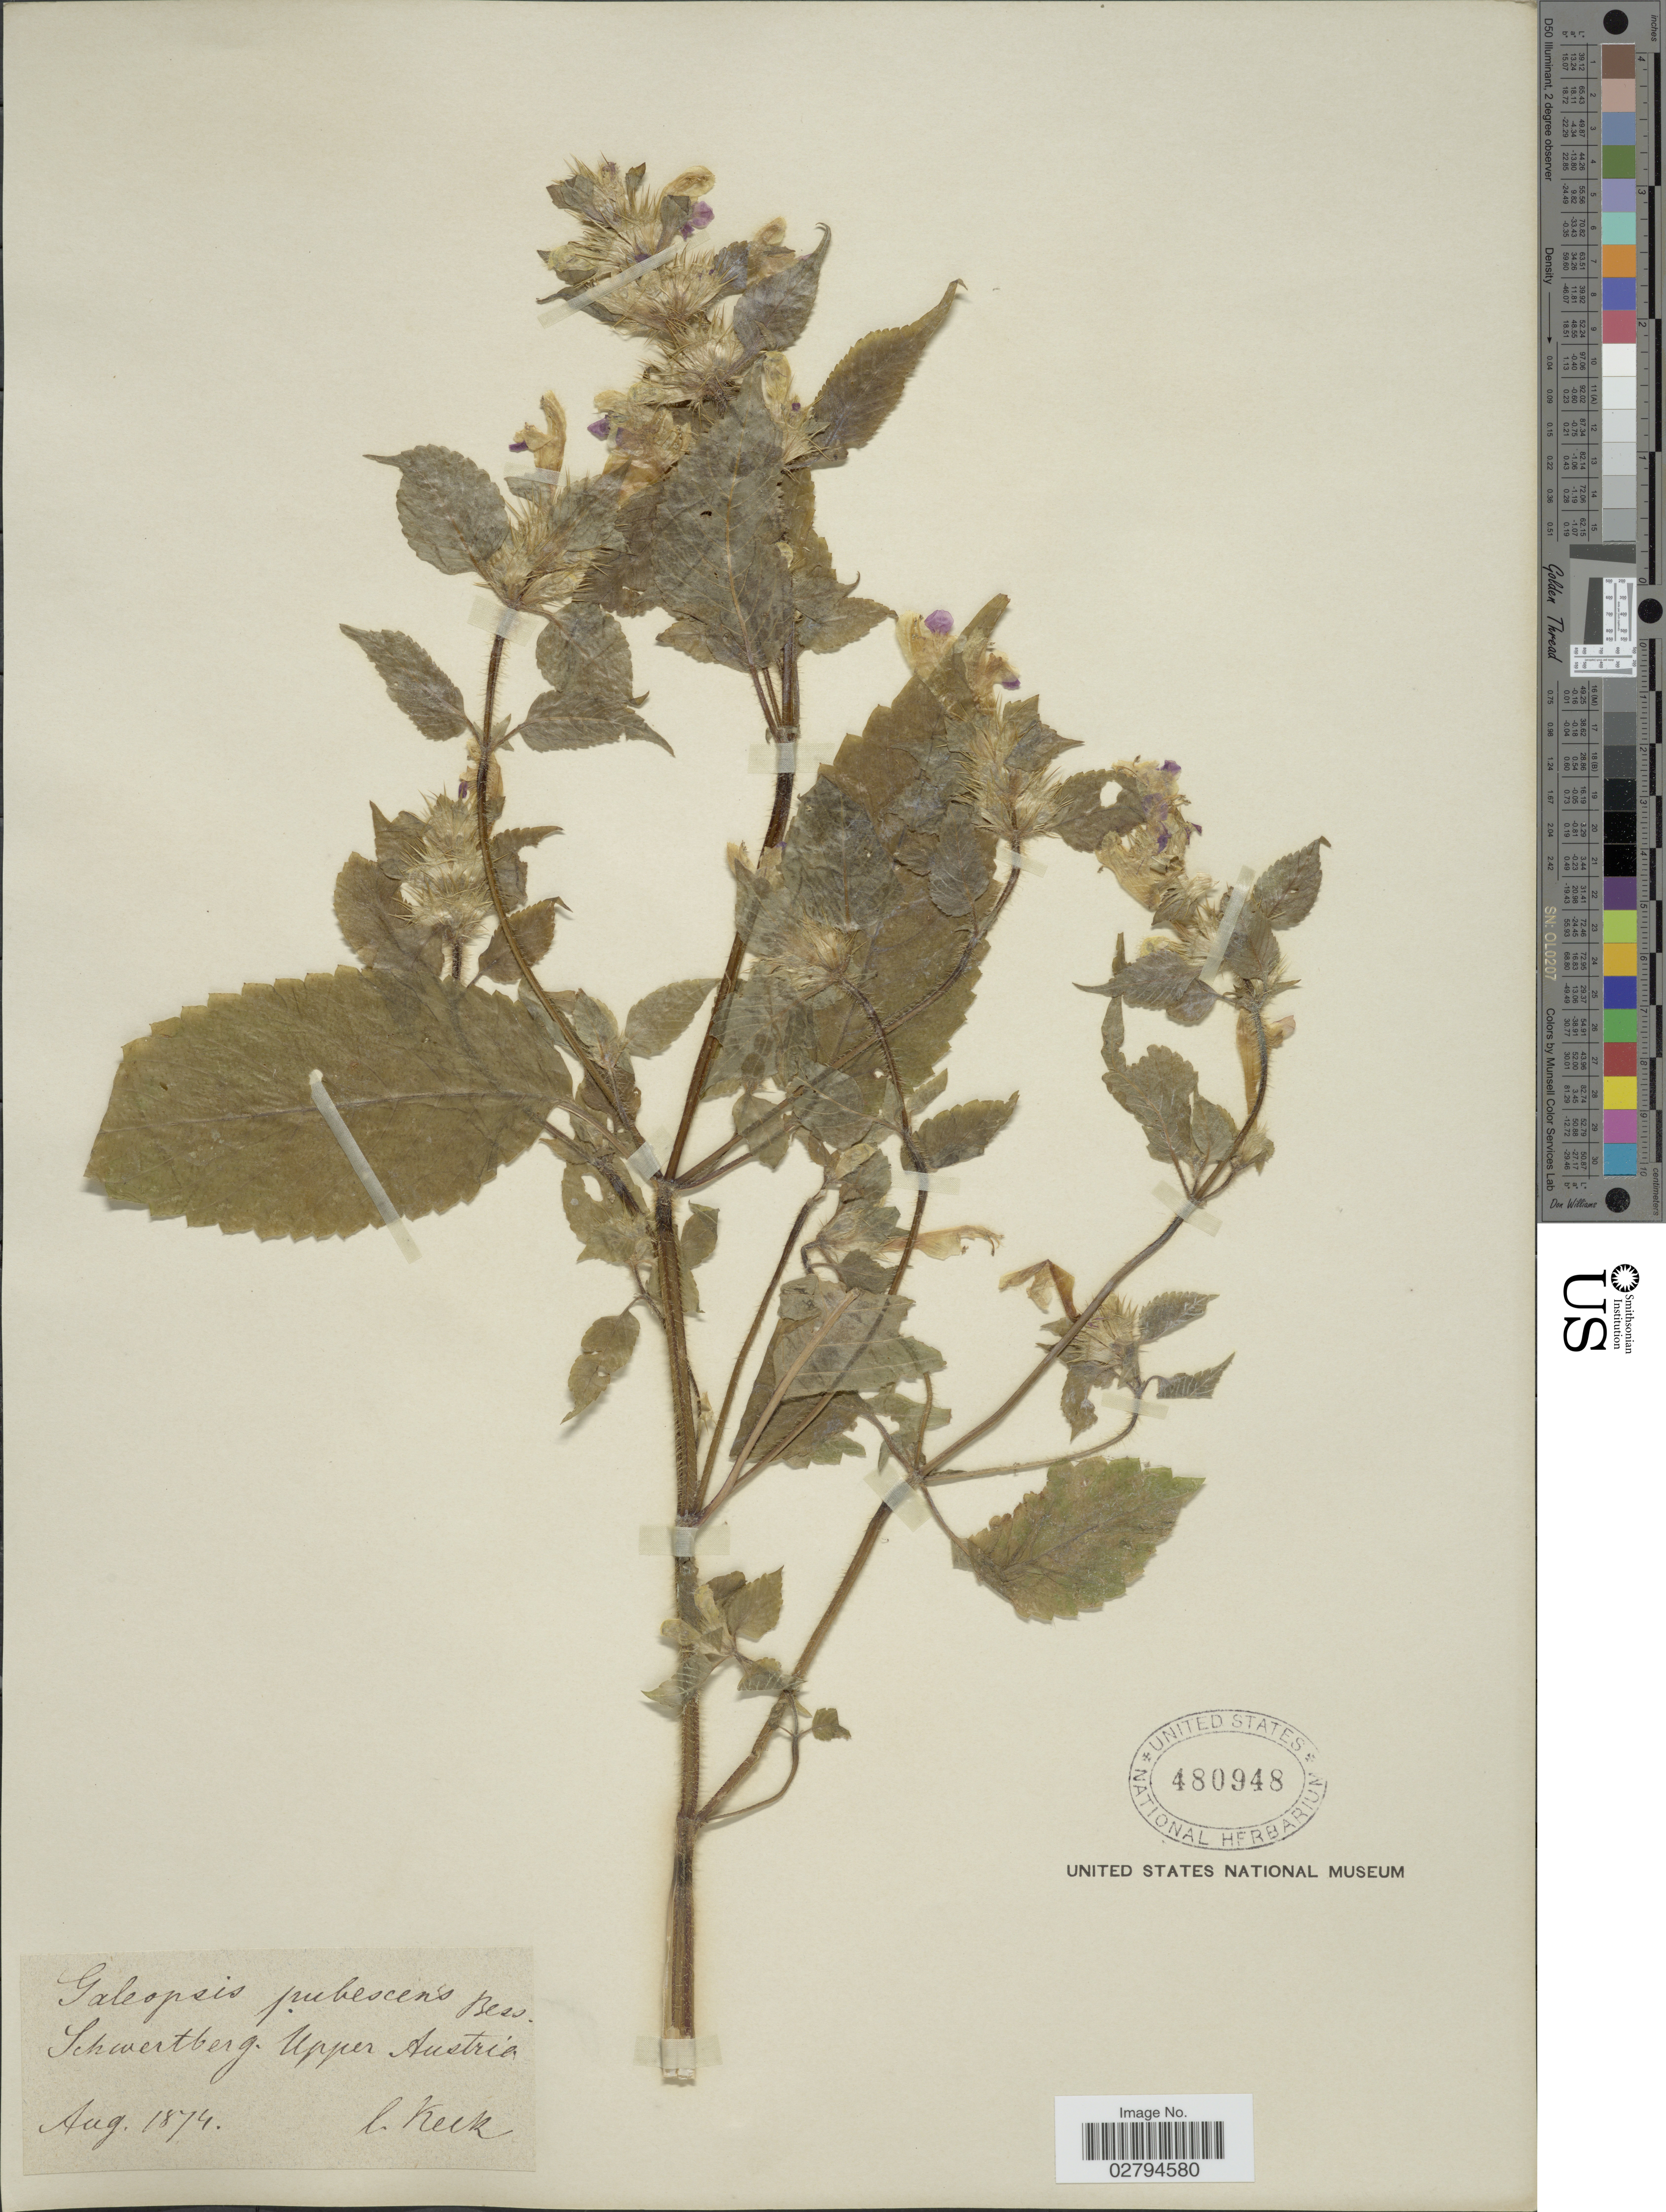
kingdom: Plantae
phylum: Tracheophyta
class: Magnoliopsida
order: Lamiales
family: Lamiaceae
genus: Galeopsis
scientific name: Galeopsis pubescens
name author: Besser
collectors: C. Keck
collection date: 1874-08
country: Austria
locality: Schwertberg. Upper Austria.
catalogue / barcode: US 480948